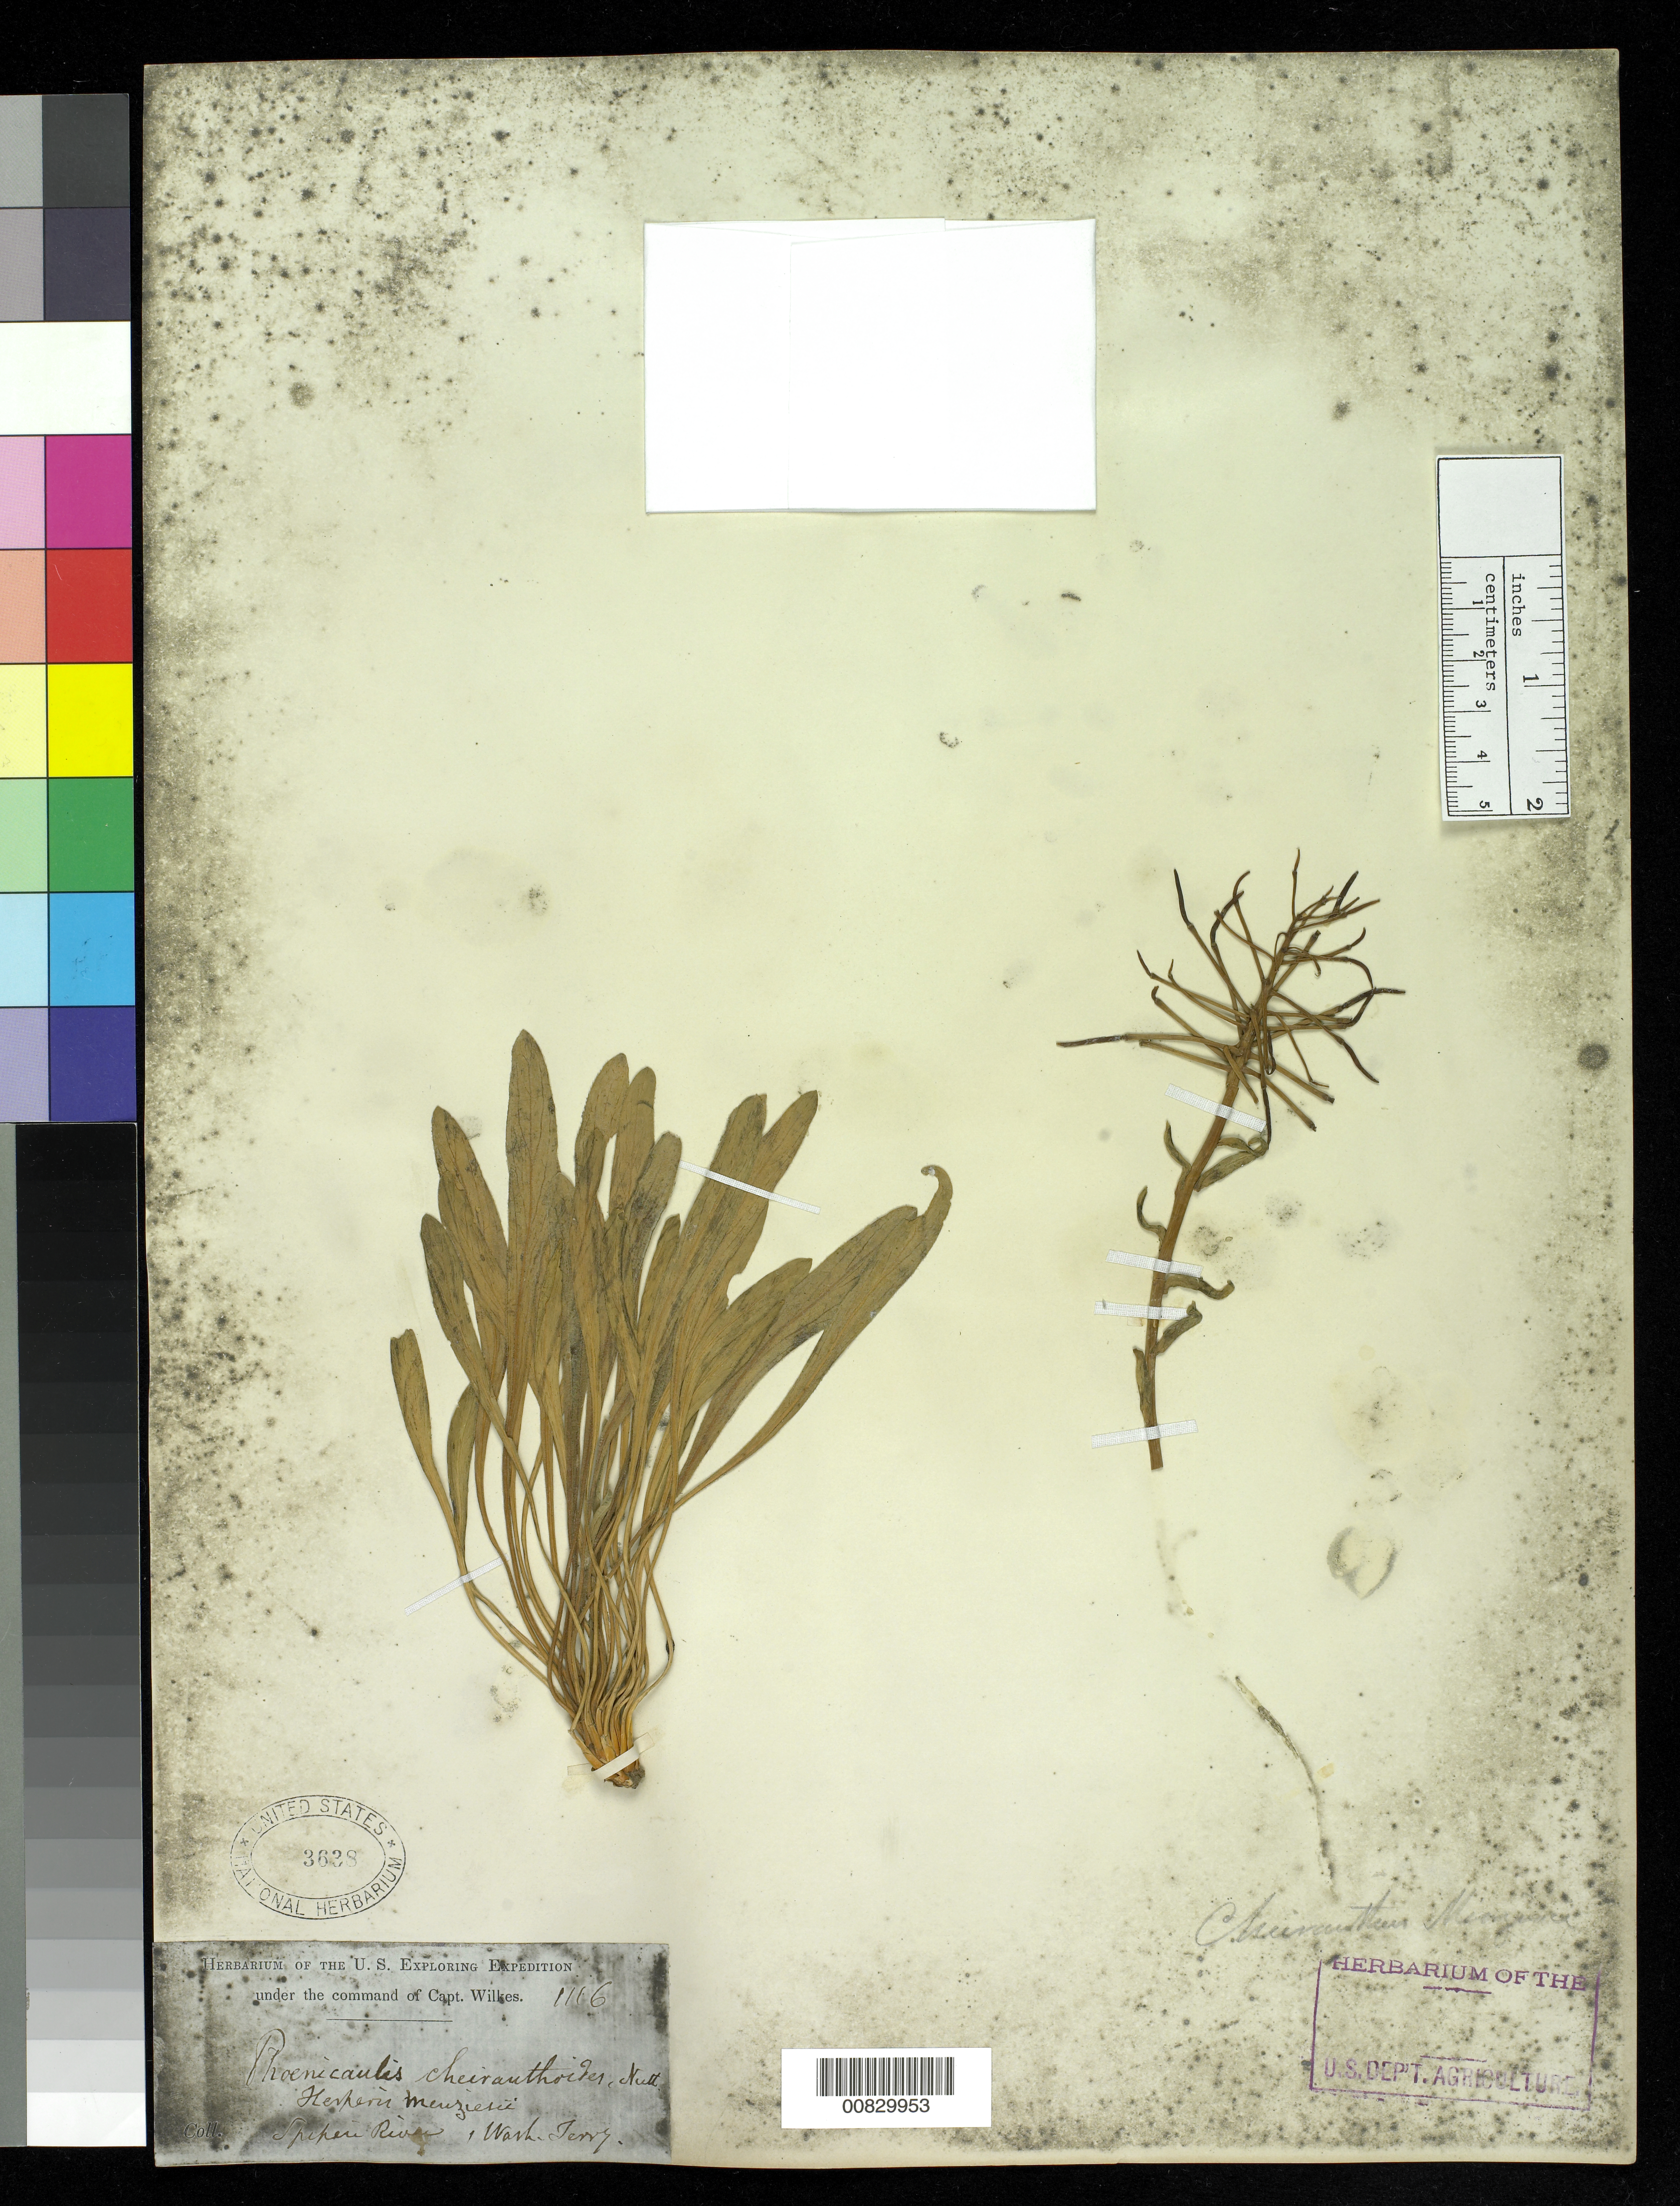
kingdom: Plantae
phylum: Tracheophyta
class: Magnoliopsida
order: Brassicales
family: Brassicaceae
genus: Phoenicaulis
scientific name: Phoenicaulis cheiranthoides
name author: Nutt.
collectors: Wilkes Explor. Exped.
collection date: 1838/1842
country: United States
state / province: Washington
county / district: Spokane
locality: Spokane River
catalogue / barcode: US 3638